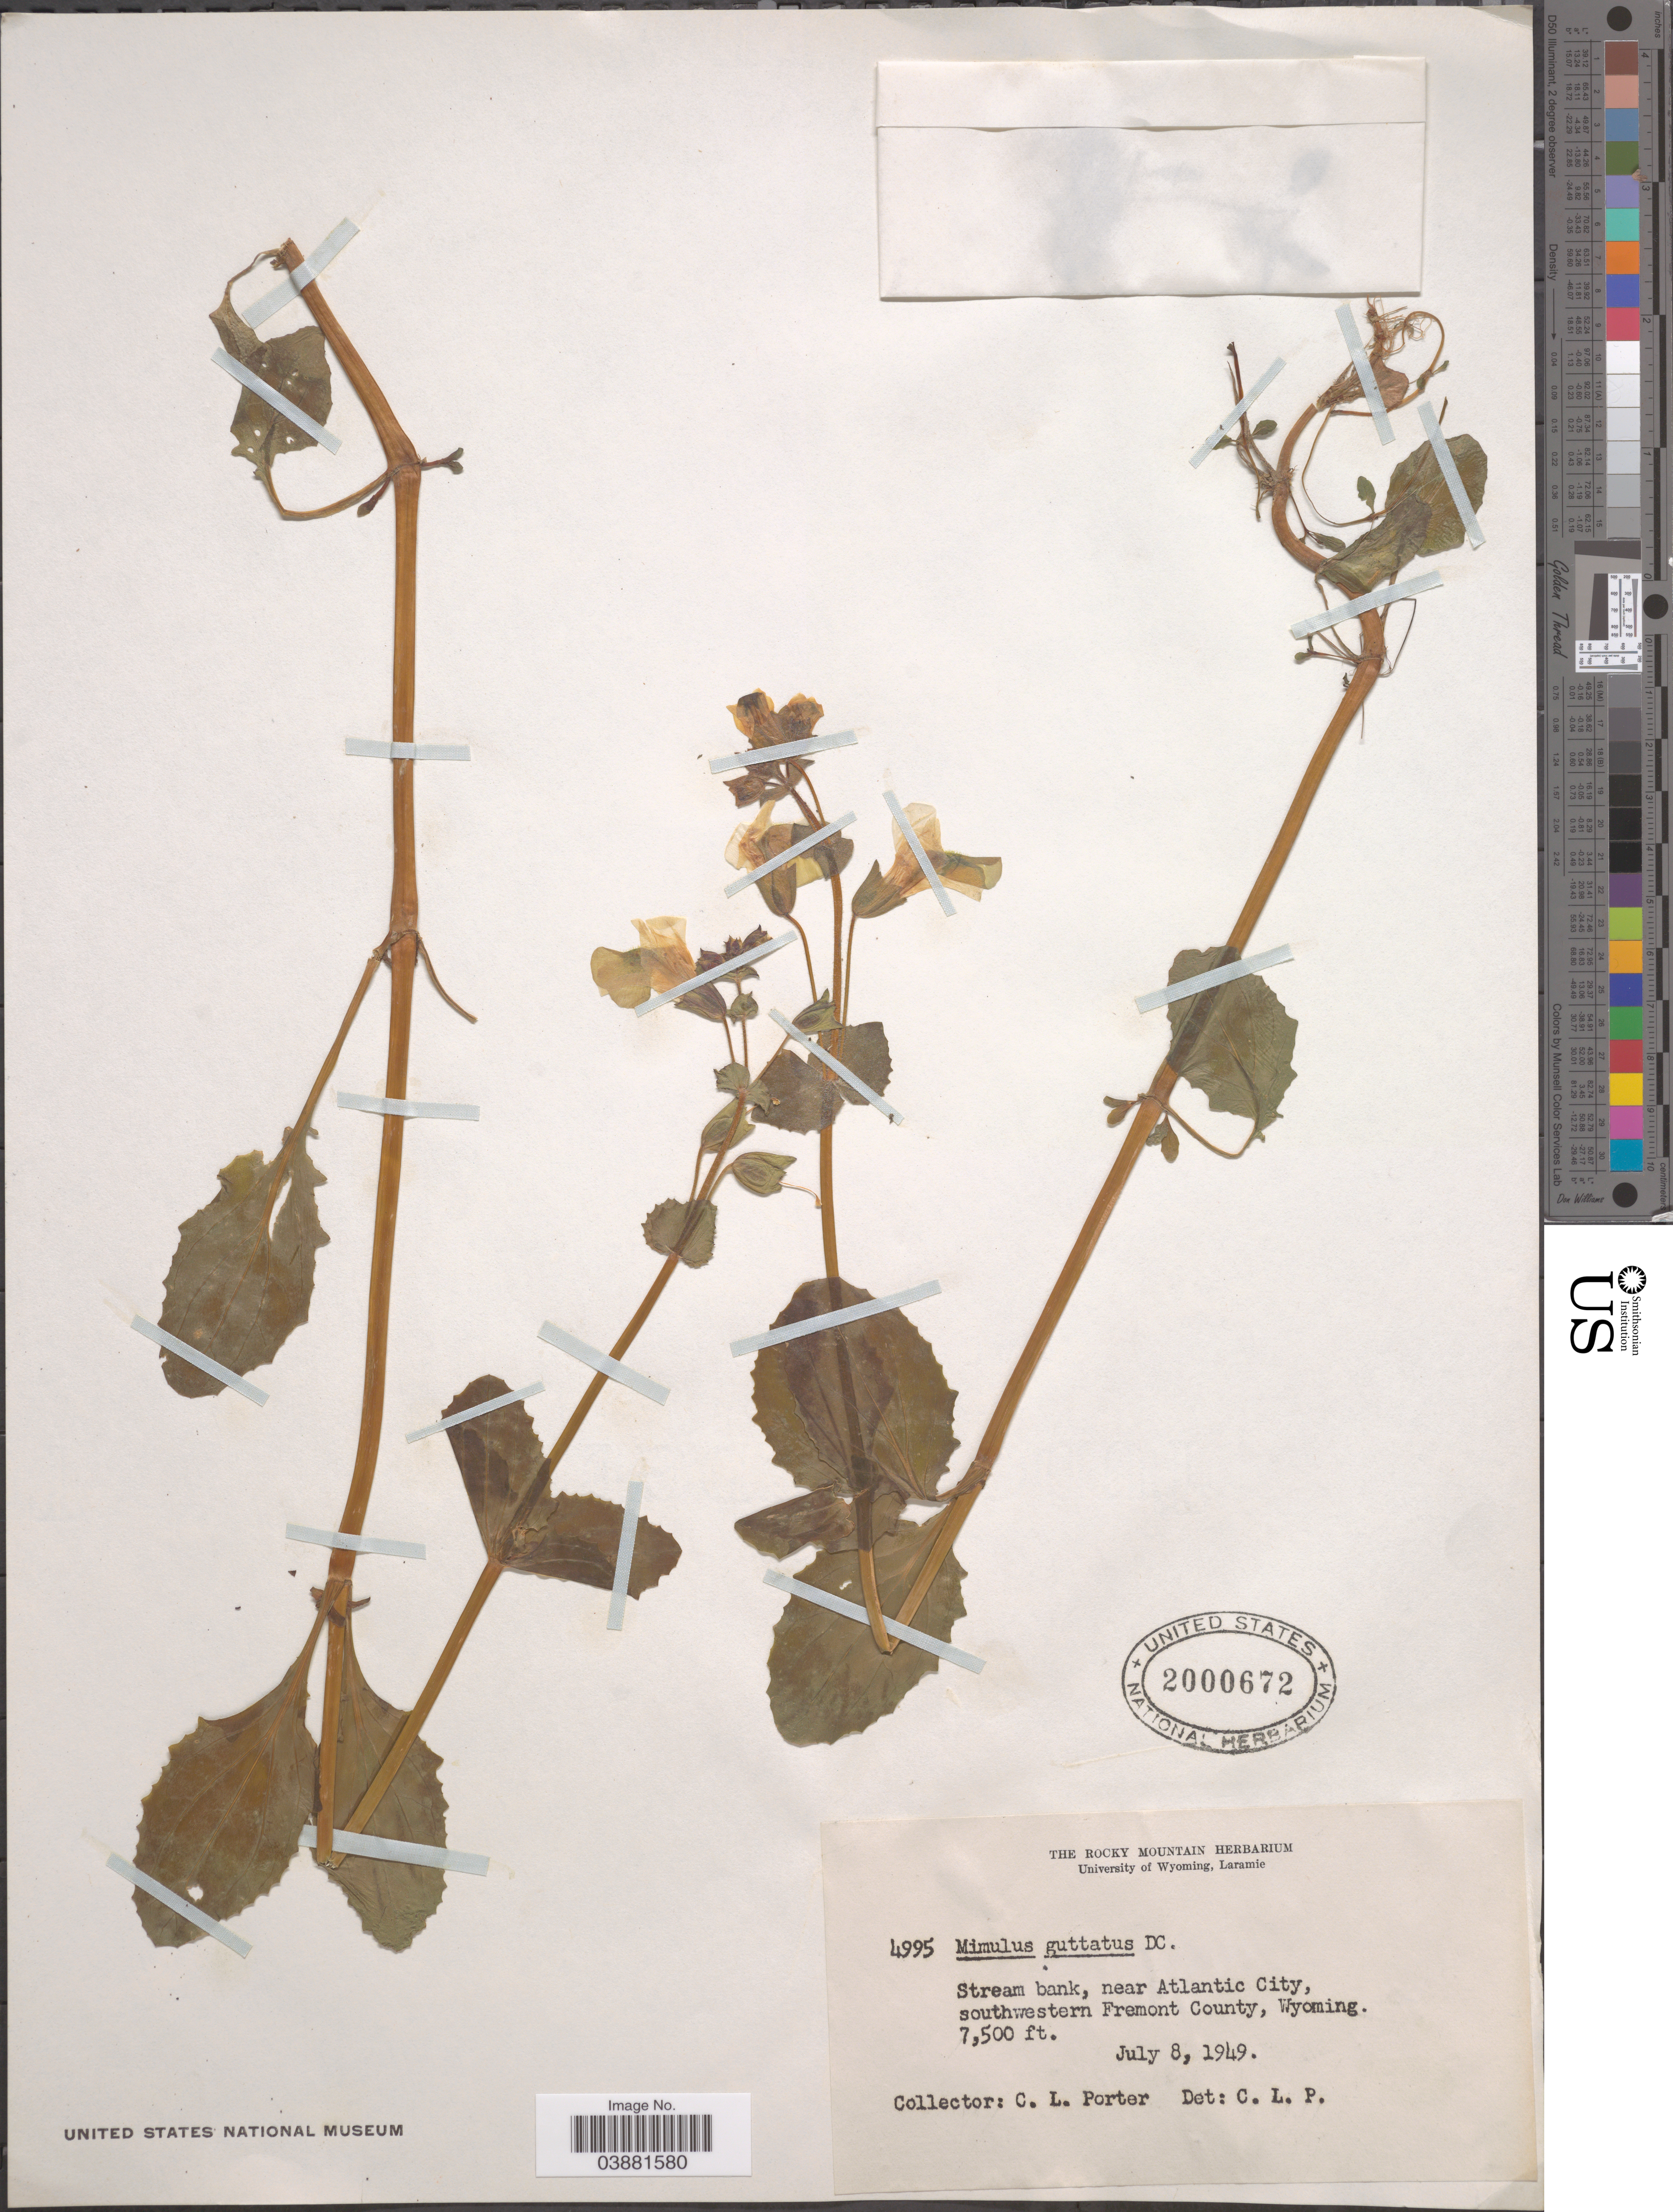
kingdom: Plantae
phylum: Tracheophyta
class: Magnoliopsida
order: Lamiales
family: Phrymaceae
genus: Mimulus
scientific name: Mimulus guttatus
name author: DC.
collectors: C. L. Porter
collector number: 4995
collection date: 1949-07-08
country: United States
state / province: Wyoming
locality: Near Atlantic City, southwestern Fremont County.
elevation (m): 2286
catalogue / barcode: US 2000672